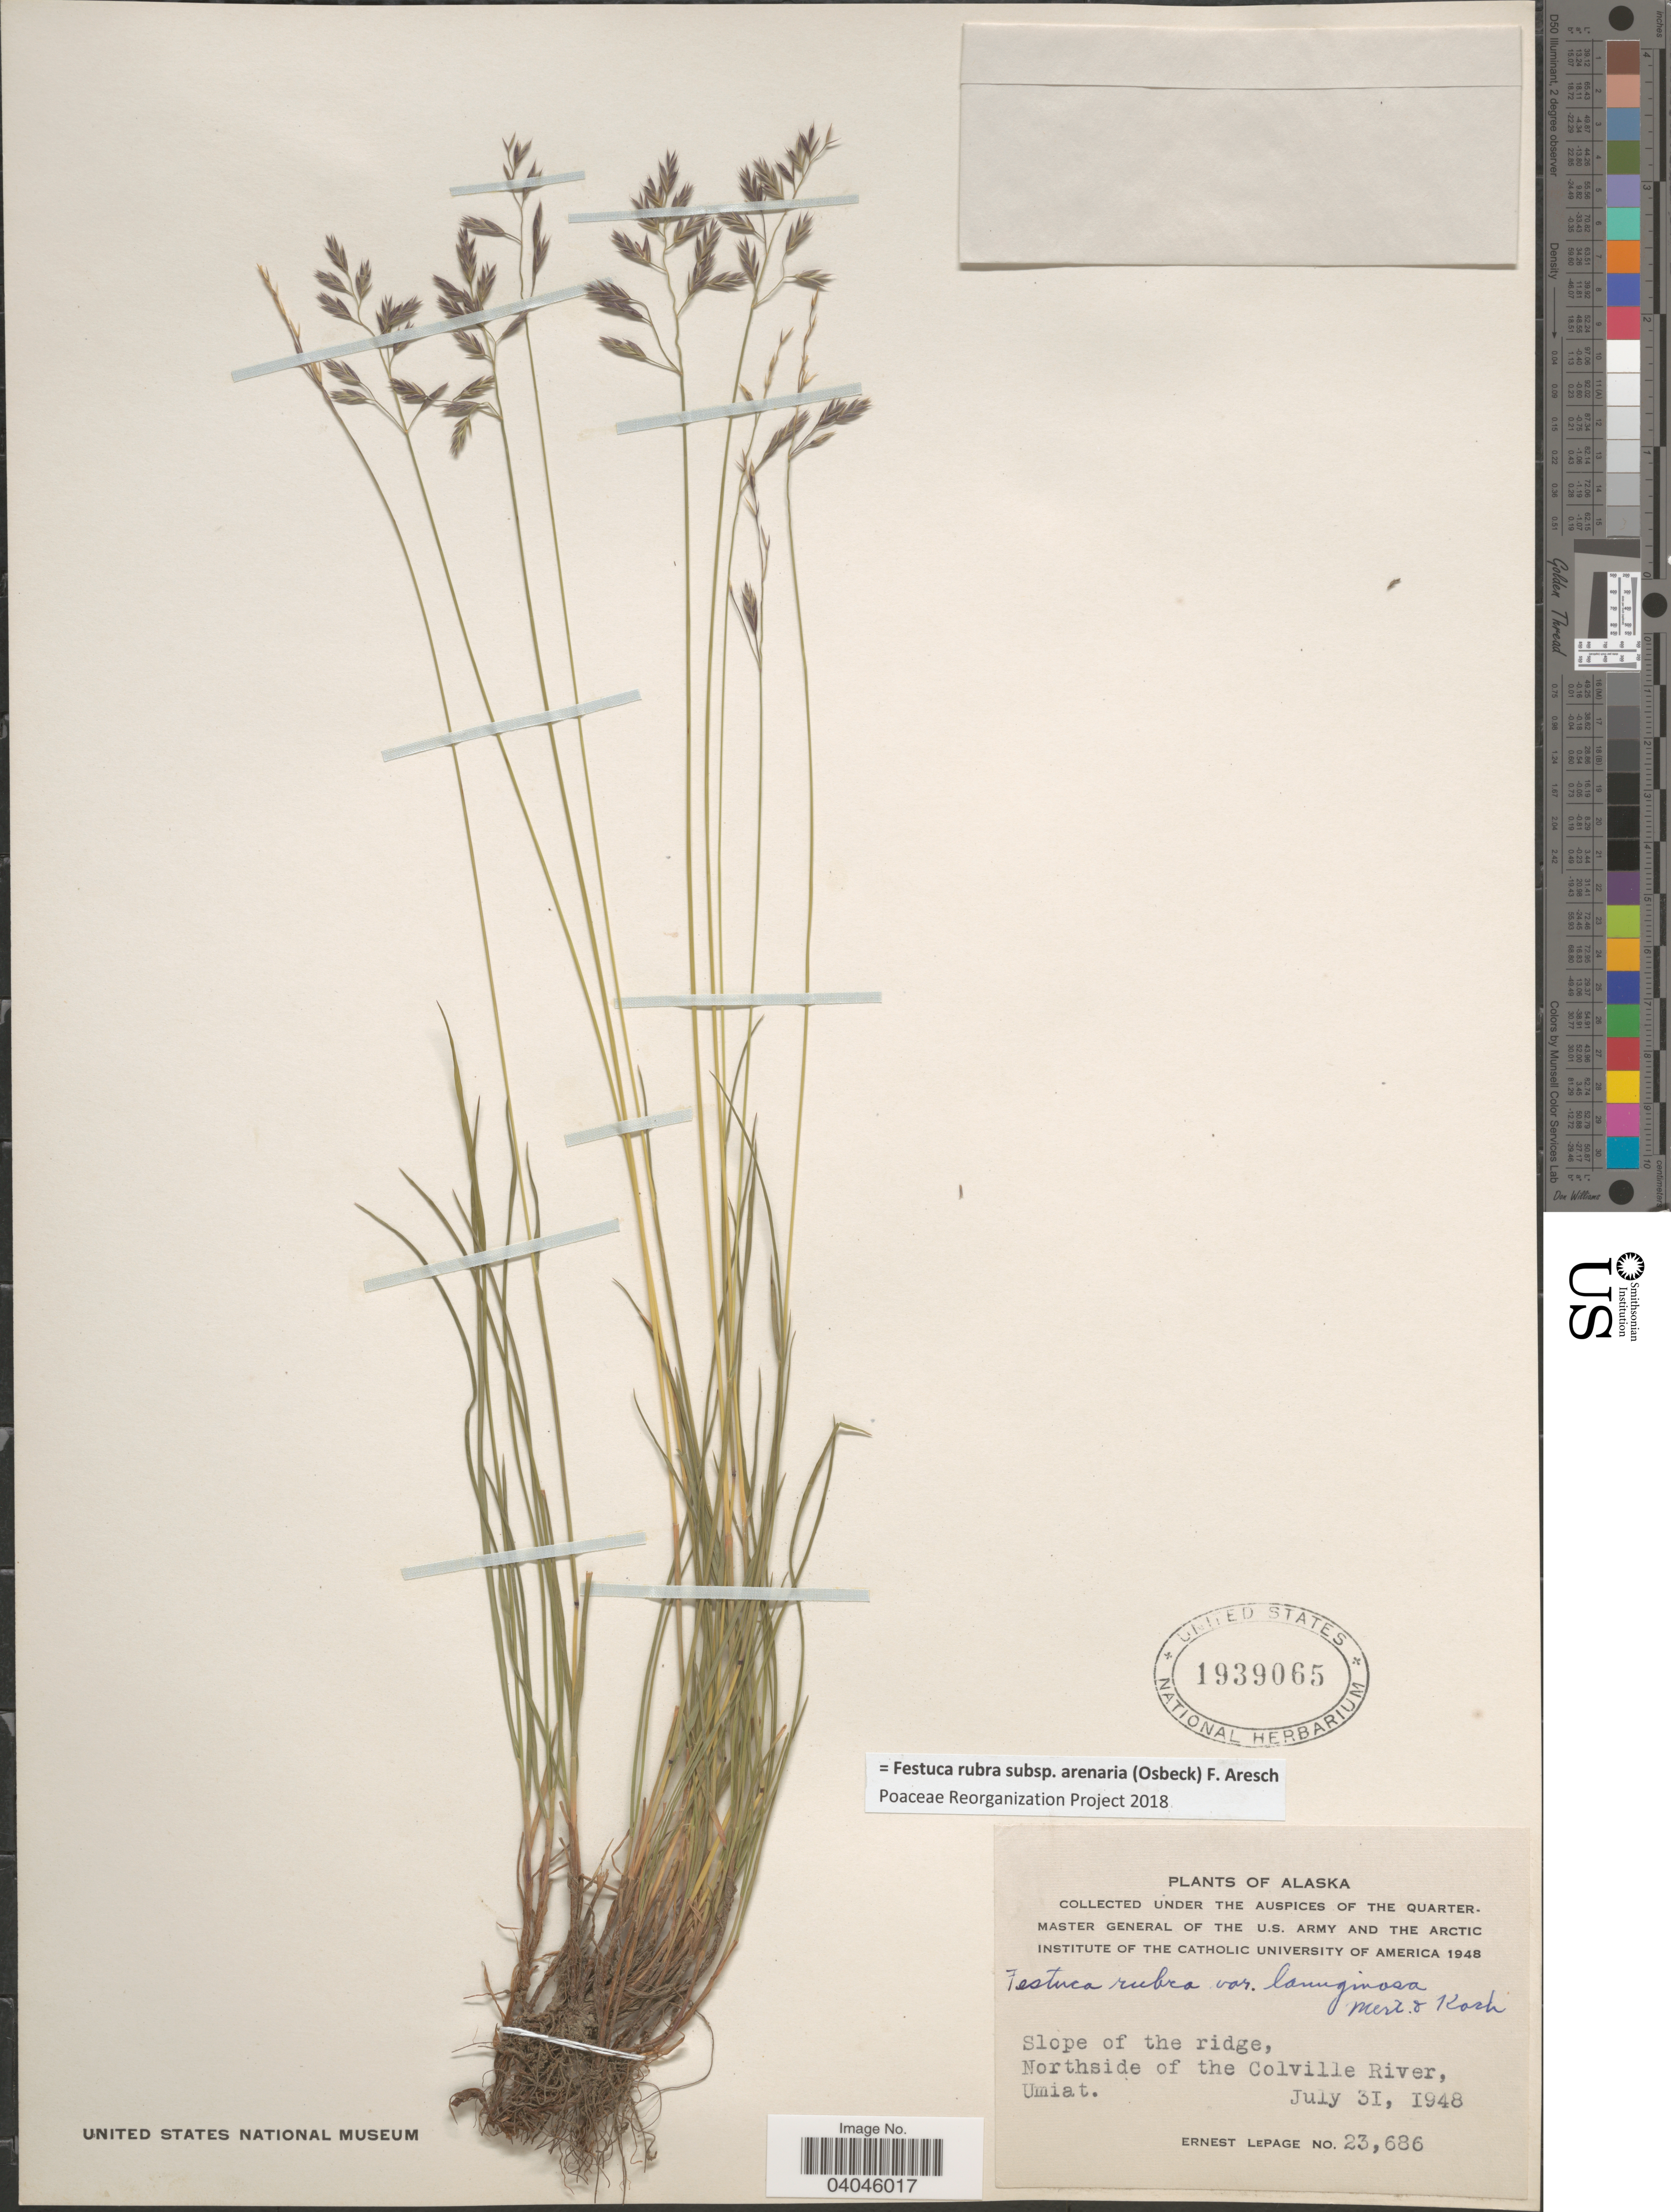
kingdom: Plantae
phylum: Tracheophyta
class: Liliopsida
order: Poales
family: Poaceae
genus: Festuca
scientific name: Festuca rubra subsp. arenaria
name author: (Osbeck) F. Aresch.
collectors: E. Lepage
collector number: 23686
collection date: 1948-07-31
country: United States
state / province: Alaska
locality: Slope of the ridge, Northside of the Colville River, Umiat.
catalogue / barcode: US 1939065